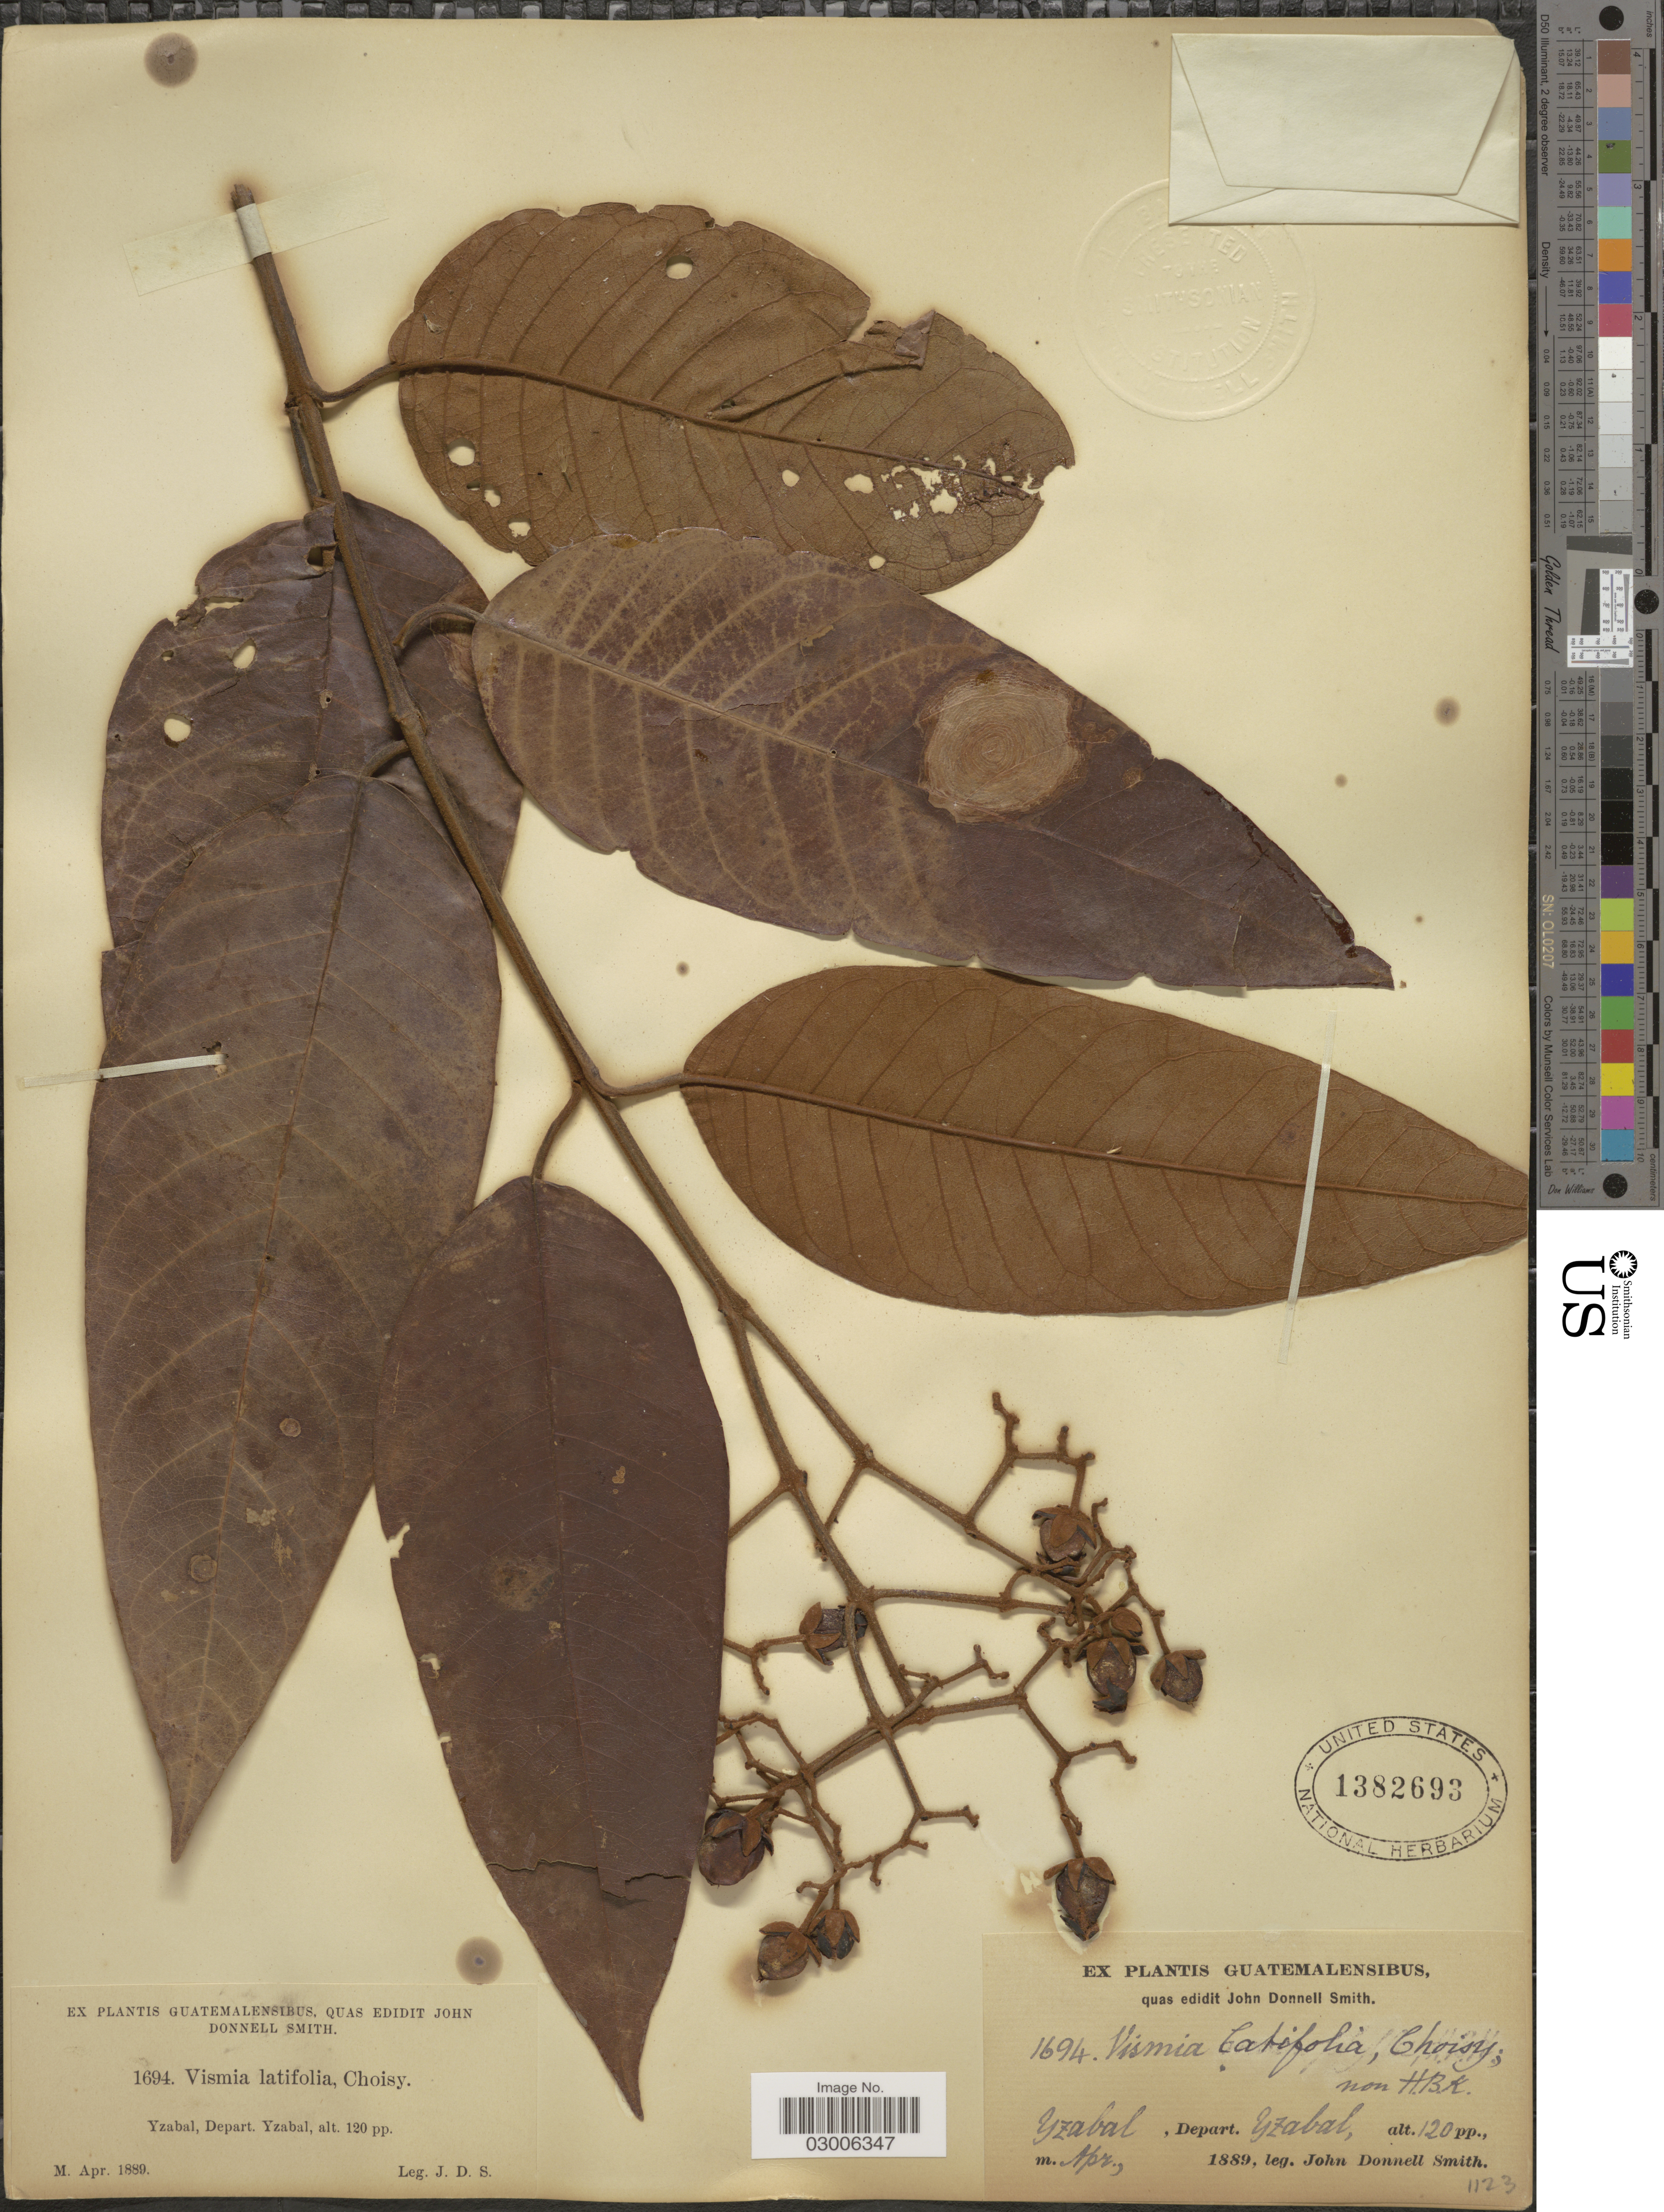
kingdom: Plantae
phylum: Tracheophyta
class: Magnoliopsida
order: Malpighiales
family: Hypericaceae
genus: Vismia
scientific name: Vismia macrophylla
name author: Kunth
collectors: J. Donnell Smith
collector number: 1694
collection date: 1889-04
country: Guatemala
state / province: Izabal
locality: Depart. Yzabal.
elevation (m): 37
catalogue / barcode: US 1382693